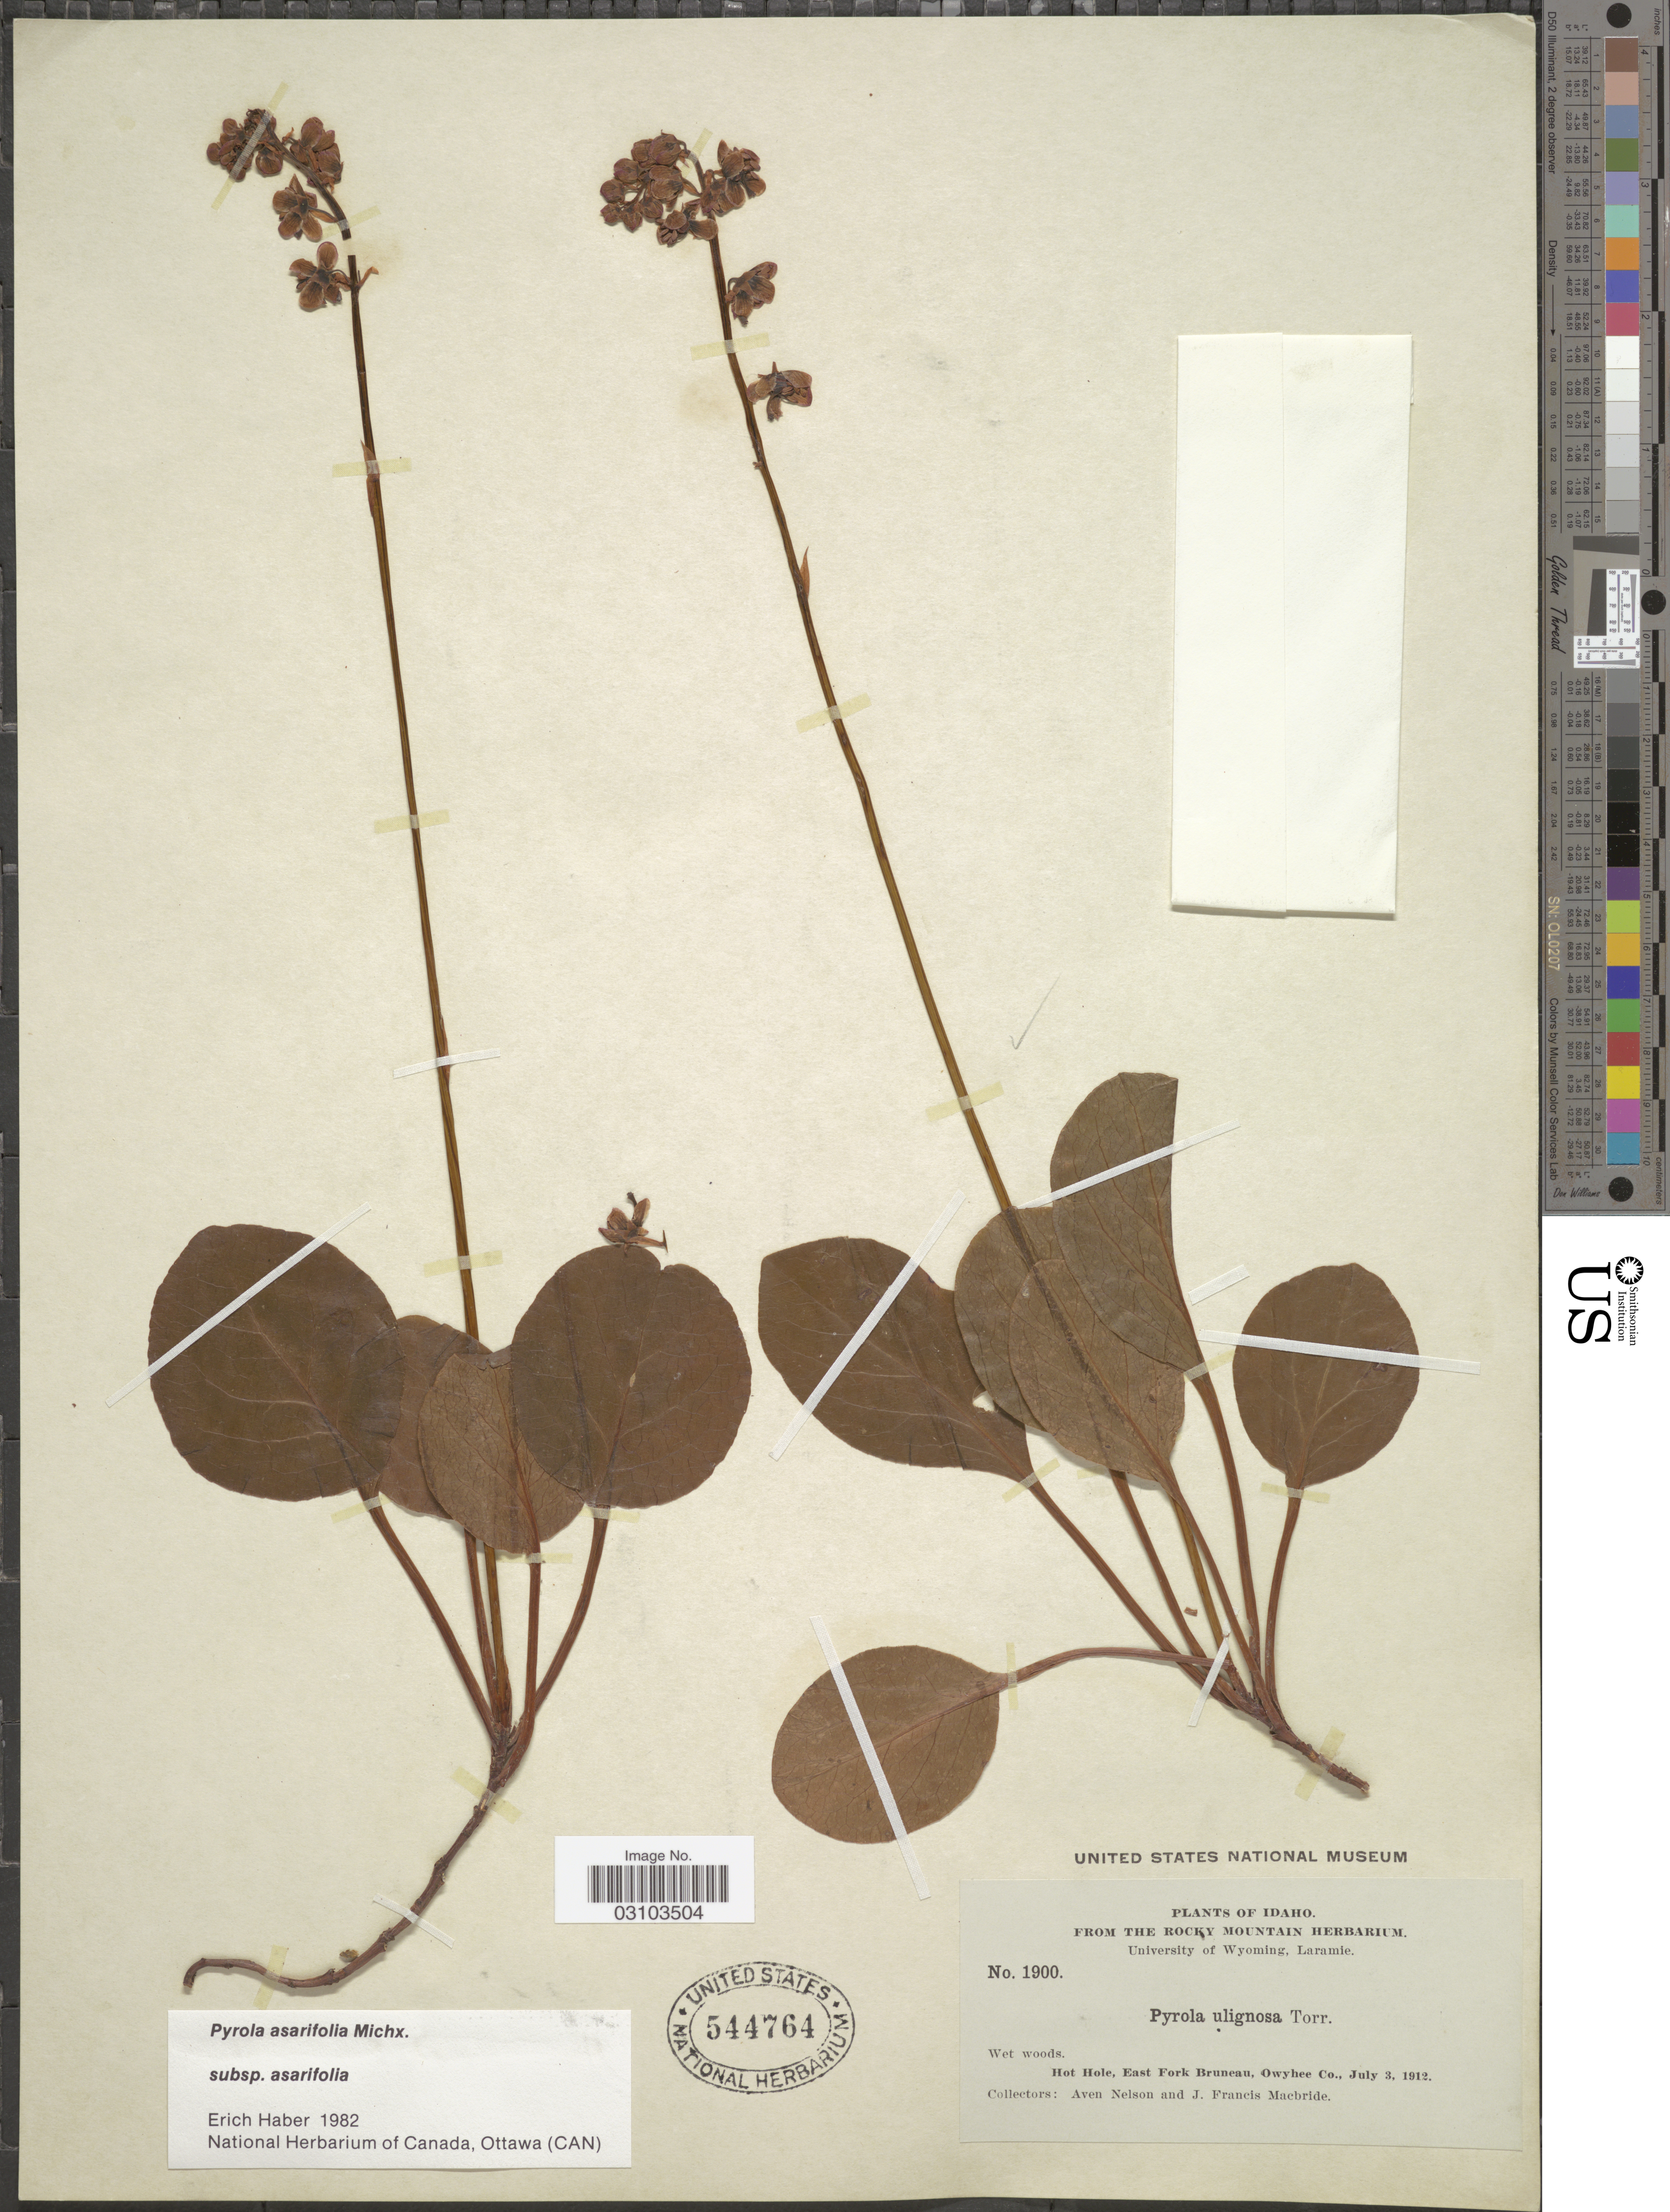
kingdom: Plantae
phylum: Tracheophyta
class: Magnoliopsida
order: Ericales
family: Ericaceae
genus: Pyrola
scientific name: Pyrola asarifolia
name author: Michx.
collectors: A. Nelson & J. F. Macbride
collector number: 1900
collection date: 1912-07-03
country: United States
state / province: Idaho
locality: Wet woods. Hot Hole, East Fork Bruneau, Owyhee Co.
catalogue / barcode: US 544764